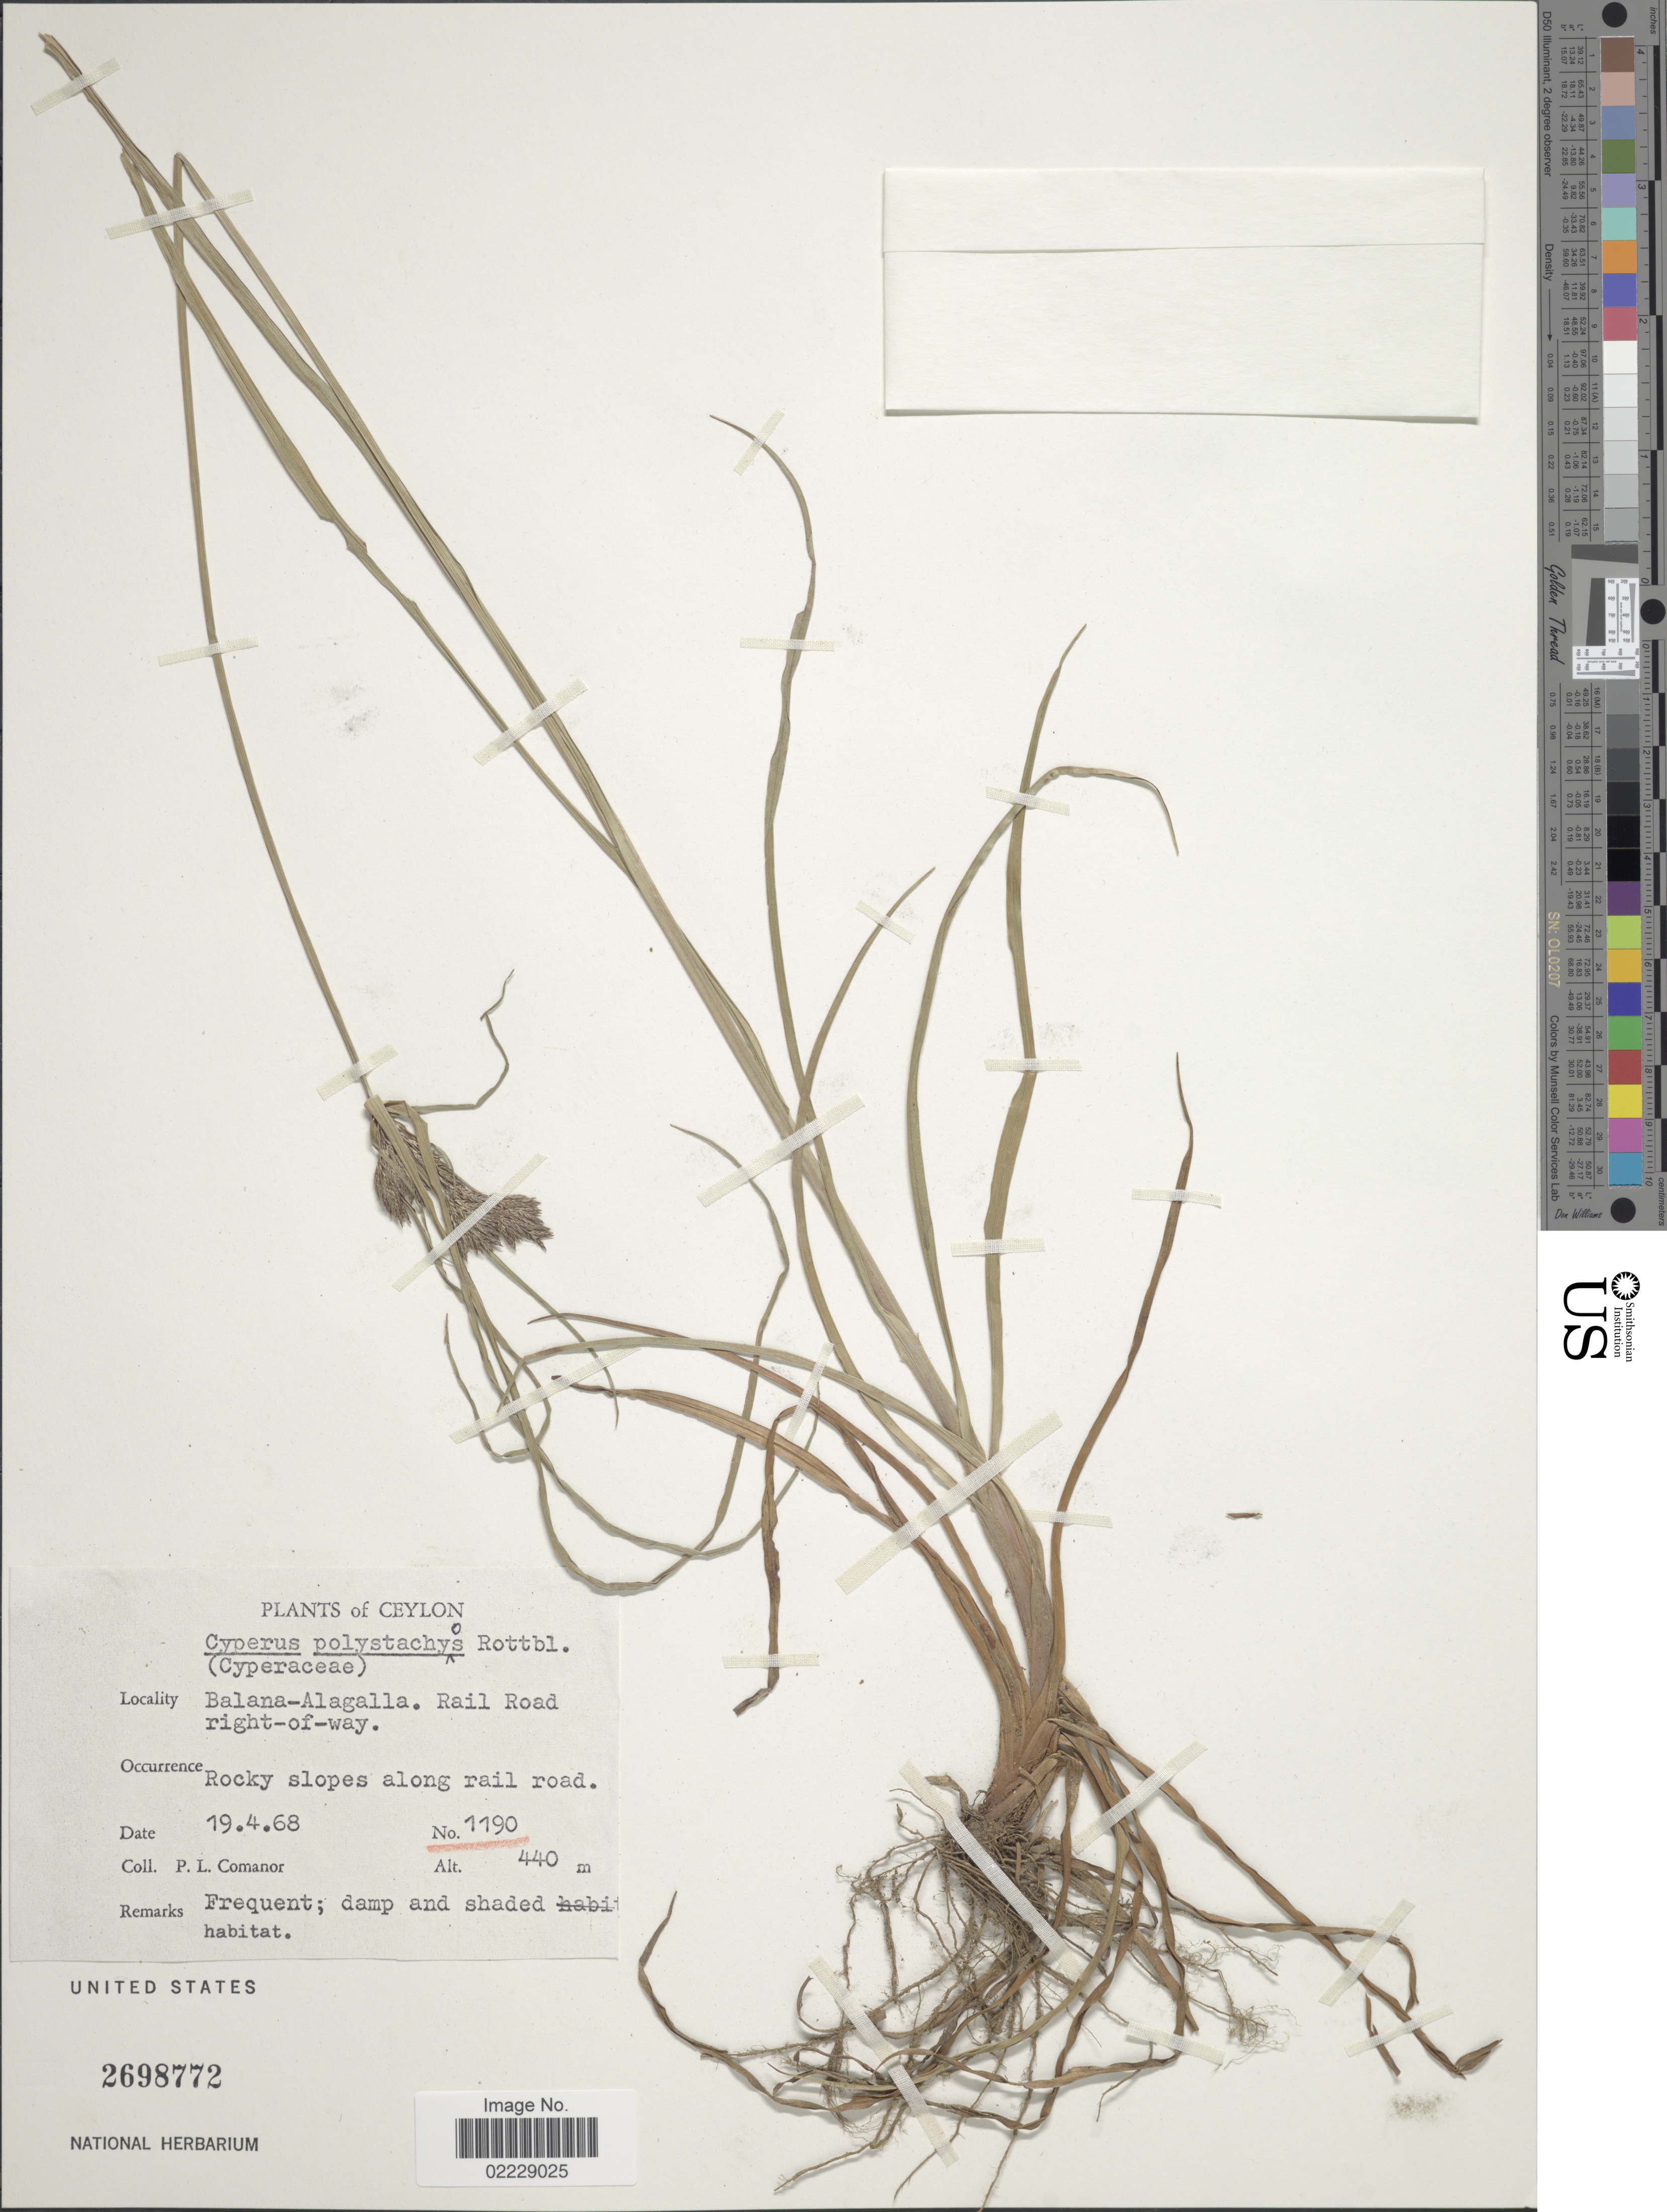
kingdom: Plantae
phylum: Tracheophyta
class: Liliopsida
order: Poales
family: Cyperaceae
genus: Cyperus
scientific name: Cyperus polystachyos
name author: Rottb.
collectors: P. Comanor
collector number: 1190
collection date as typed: Transcribed d/m/y: 19/4/68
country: Sri Lanka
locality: Ceylon. Balana-Alagalla. Rail Road right-of-way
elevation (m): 440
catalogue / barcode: US 2698772